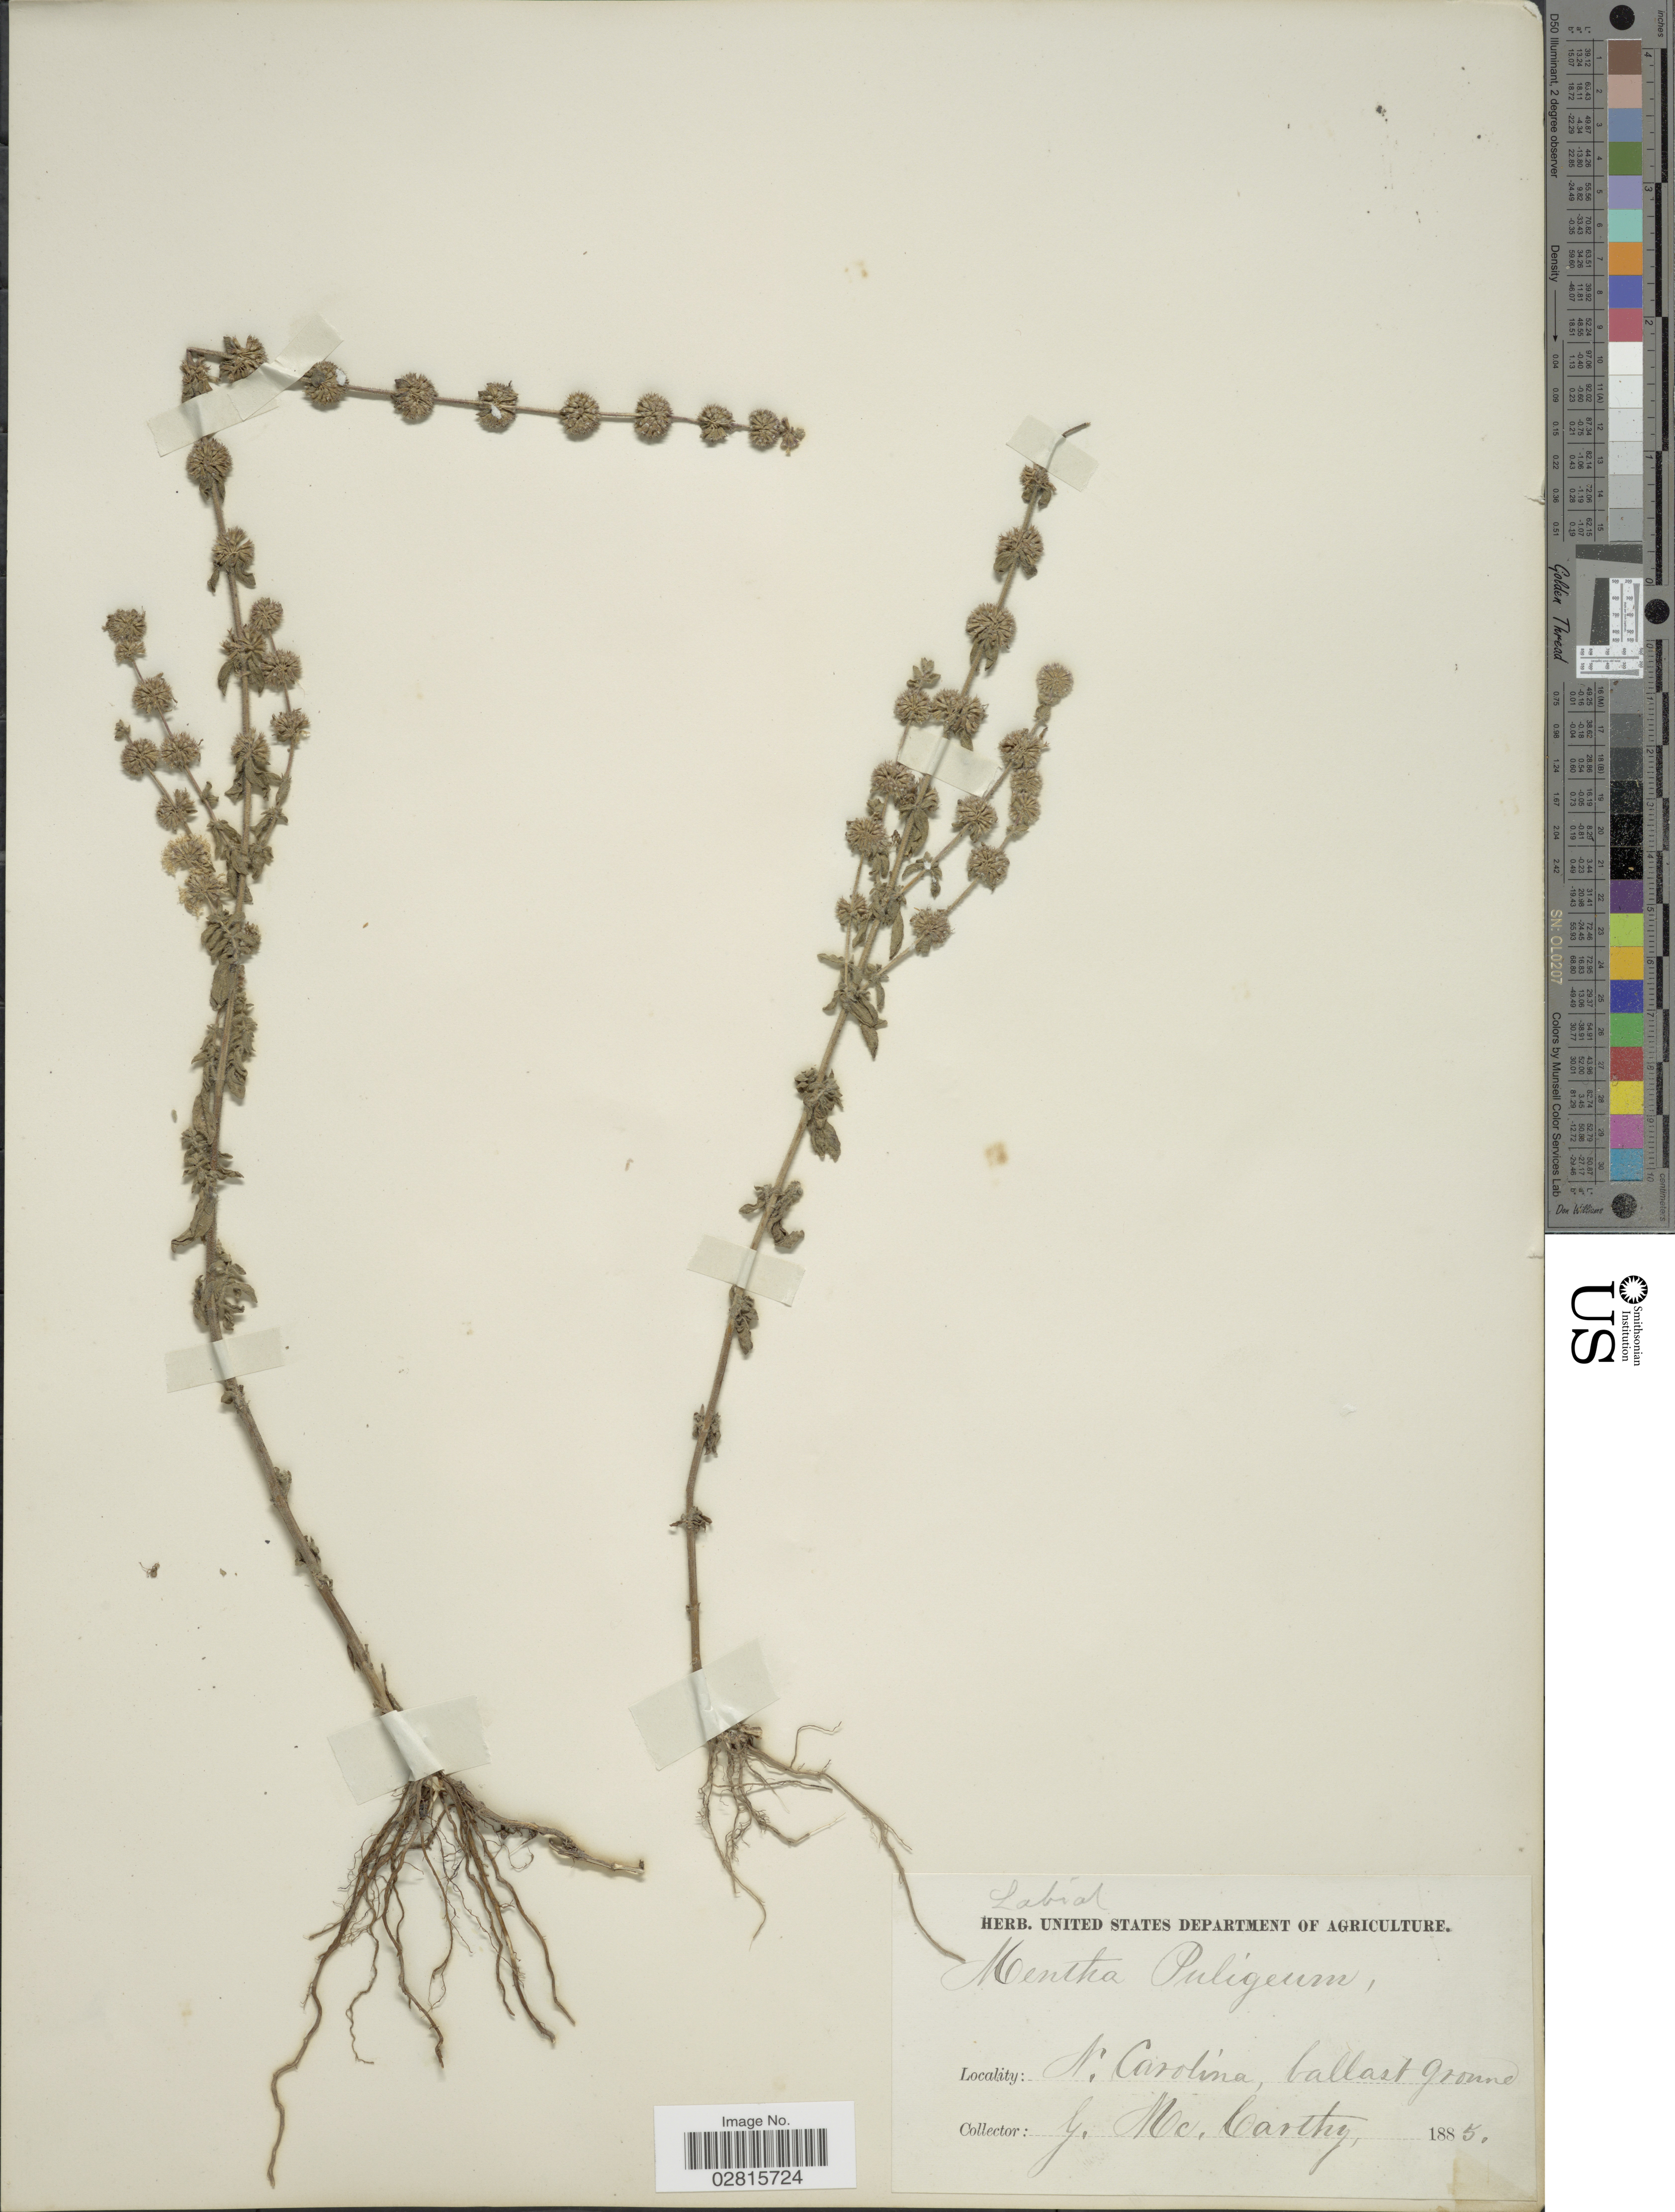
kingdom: Plantae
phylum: Tracheophyta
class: Magnoliopsida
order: Lamiales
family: Lamiaceae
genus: Mentha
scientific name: Mentha pulegium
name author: L.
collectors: G. McCarthy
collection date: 1885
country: United States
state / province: North Carolina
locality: N. Carolina, ballast ground.